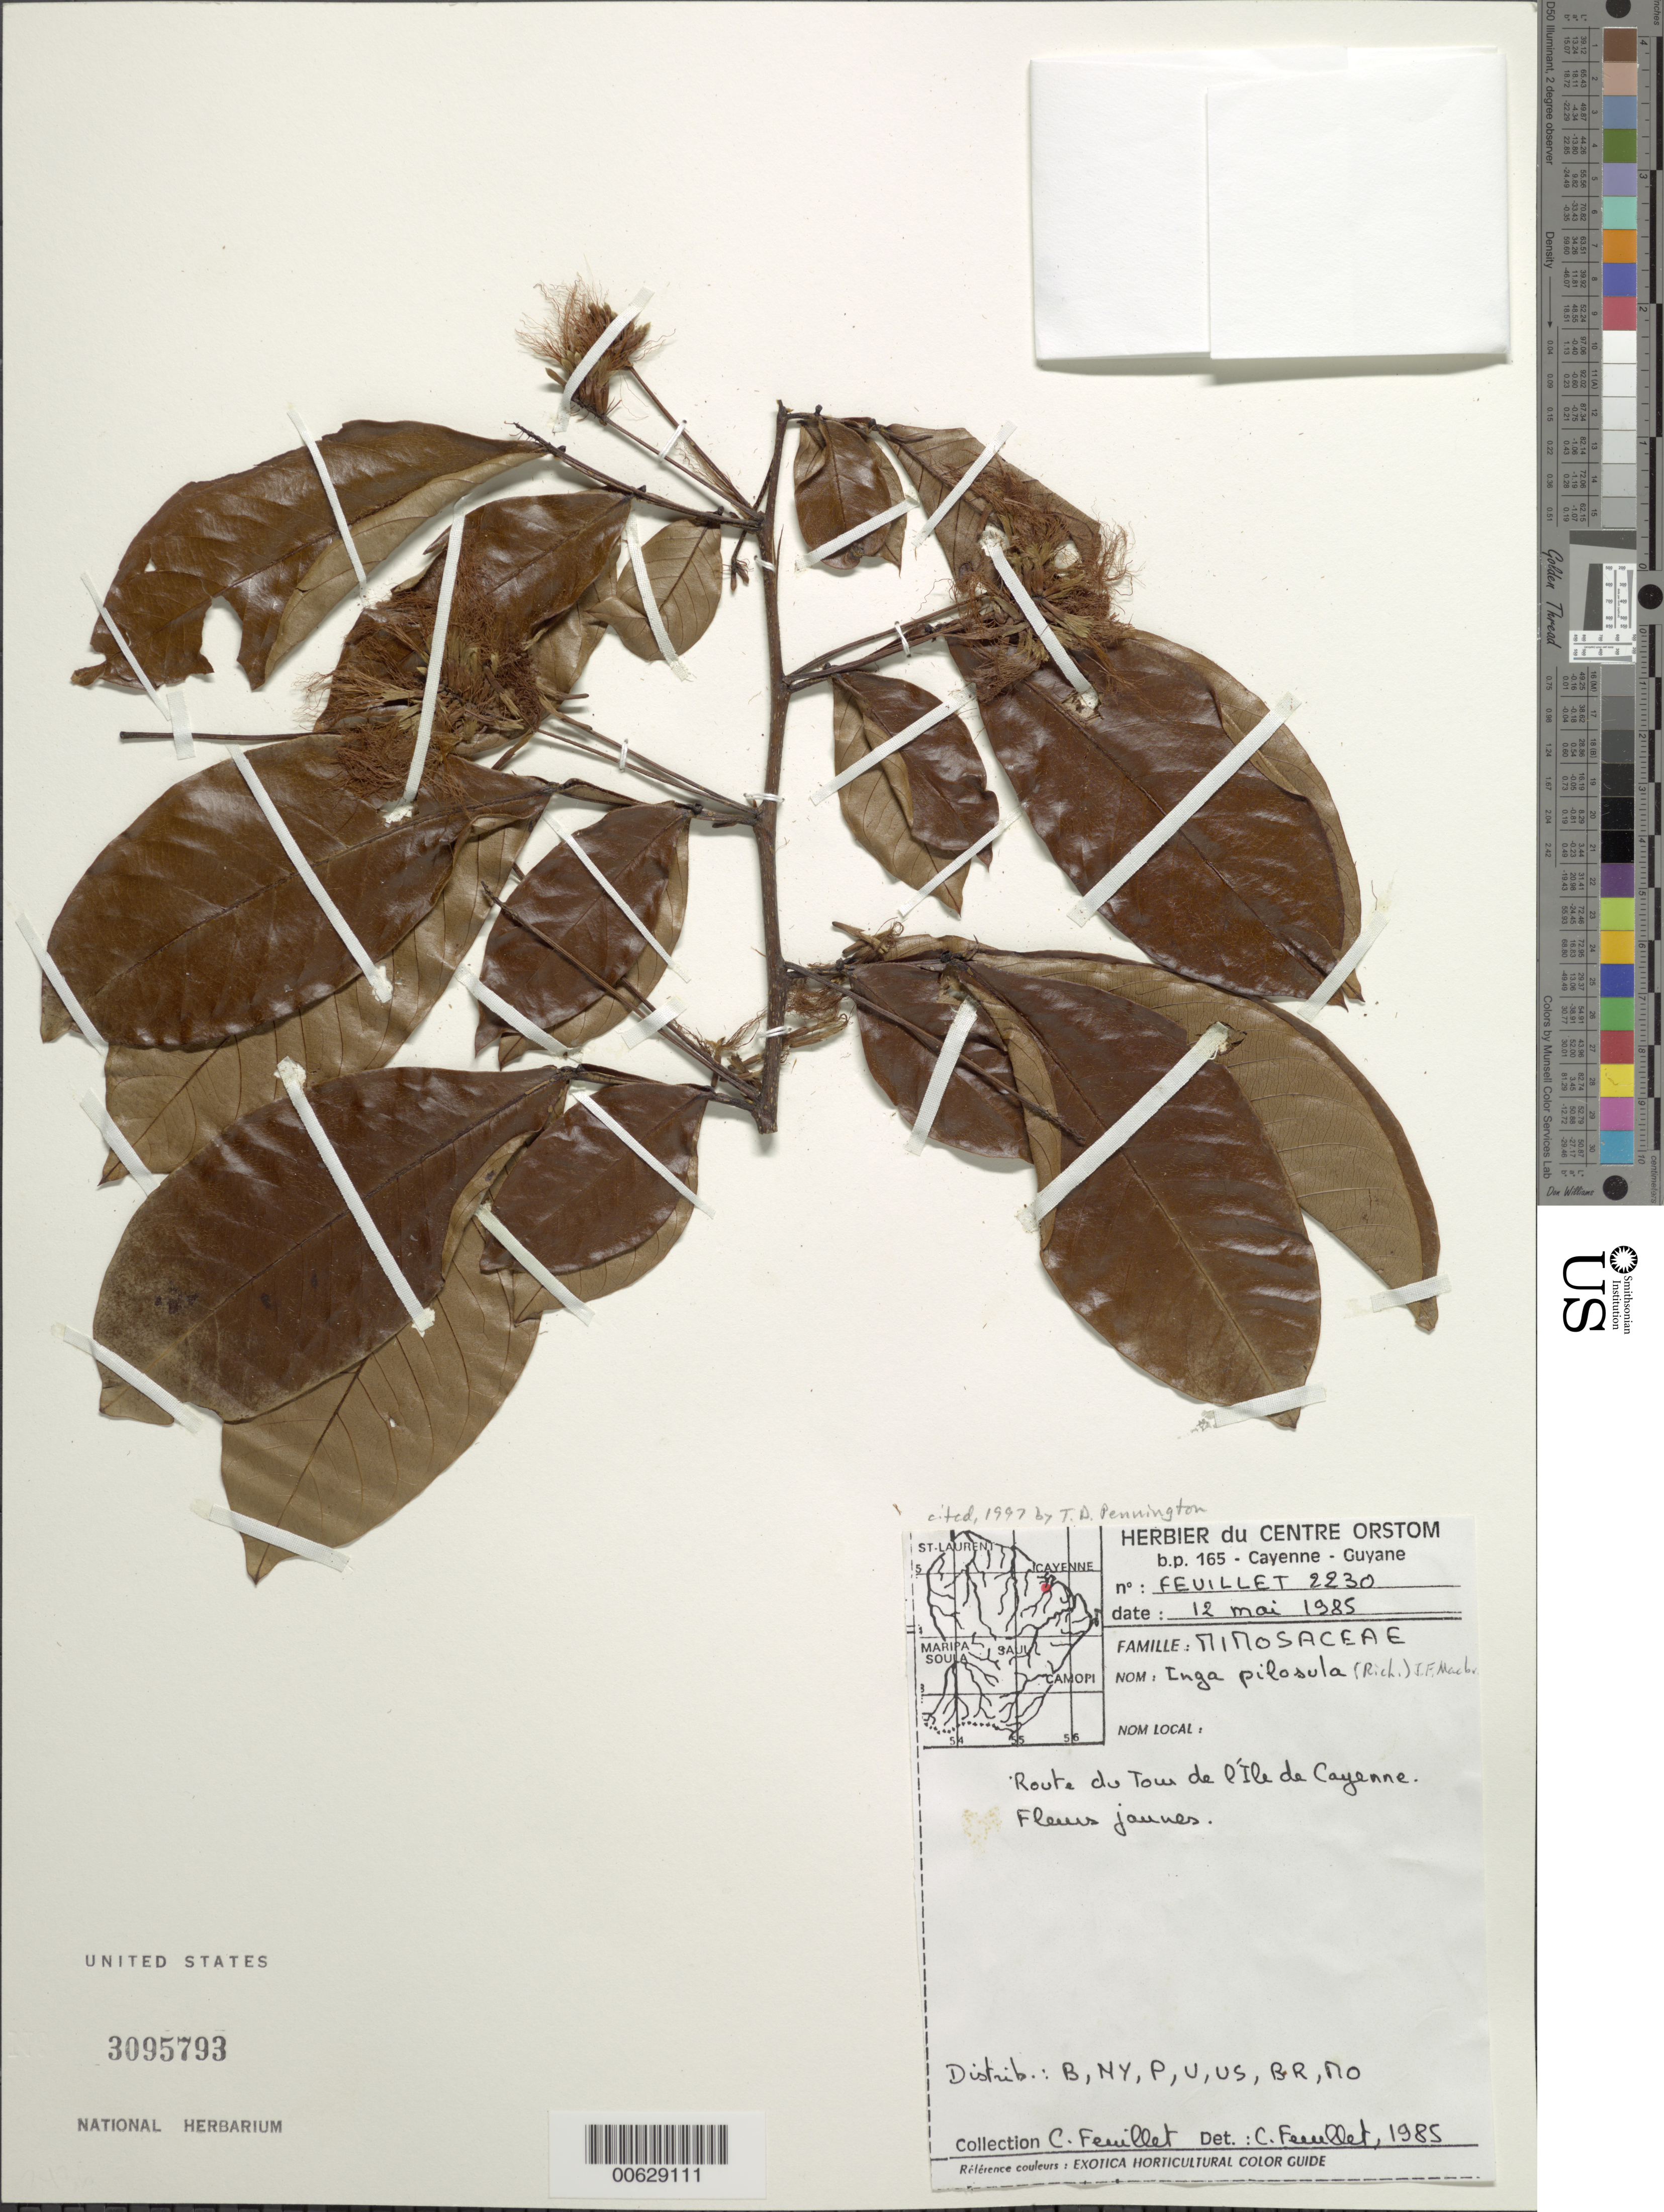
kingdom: Plantae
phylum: Tracheophyta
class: Magnoliopsida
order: Fabales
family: Fabaceae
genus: Inga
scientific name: Inga pilosula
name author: (Rich.) J.F. Macbr.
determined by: Pennington, T. D., (K)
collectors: C. Feuillet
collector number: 2230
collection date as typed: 12-May-85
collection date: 1985-05-12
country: French Guiana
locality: Ile de Cayenne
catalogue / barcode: US 3095793